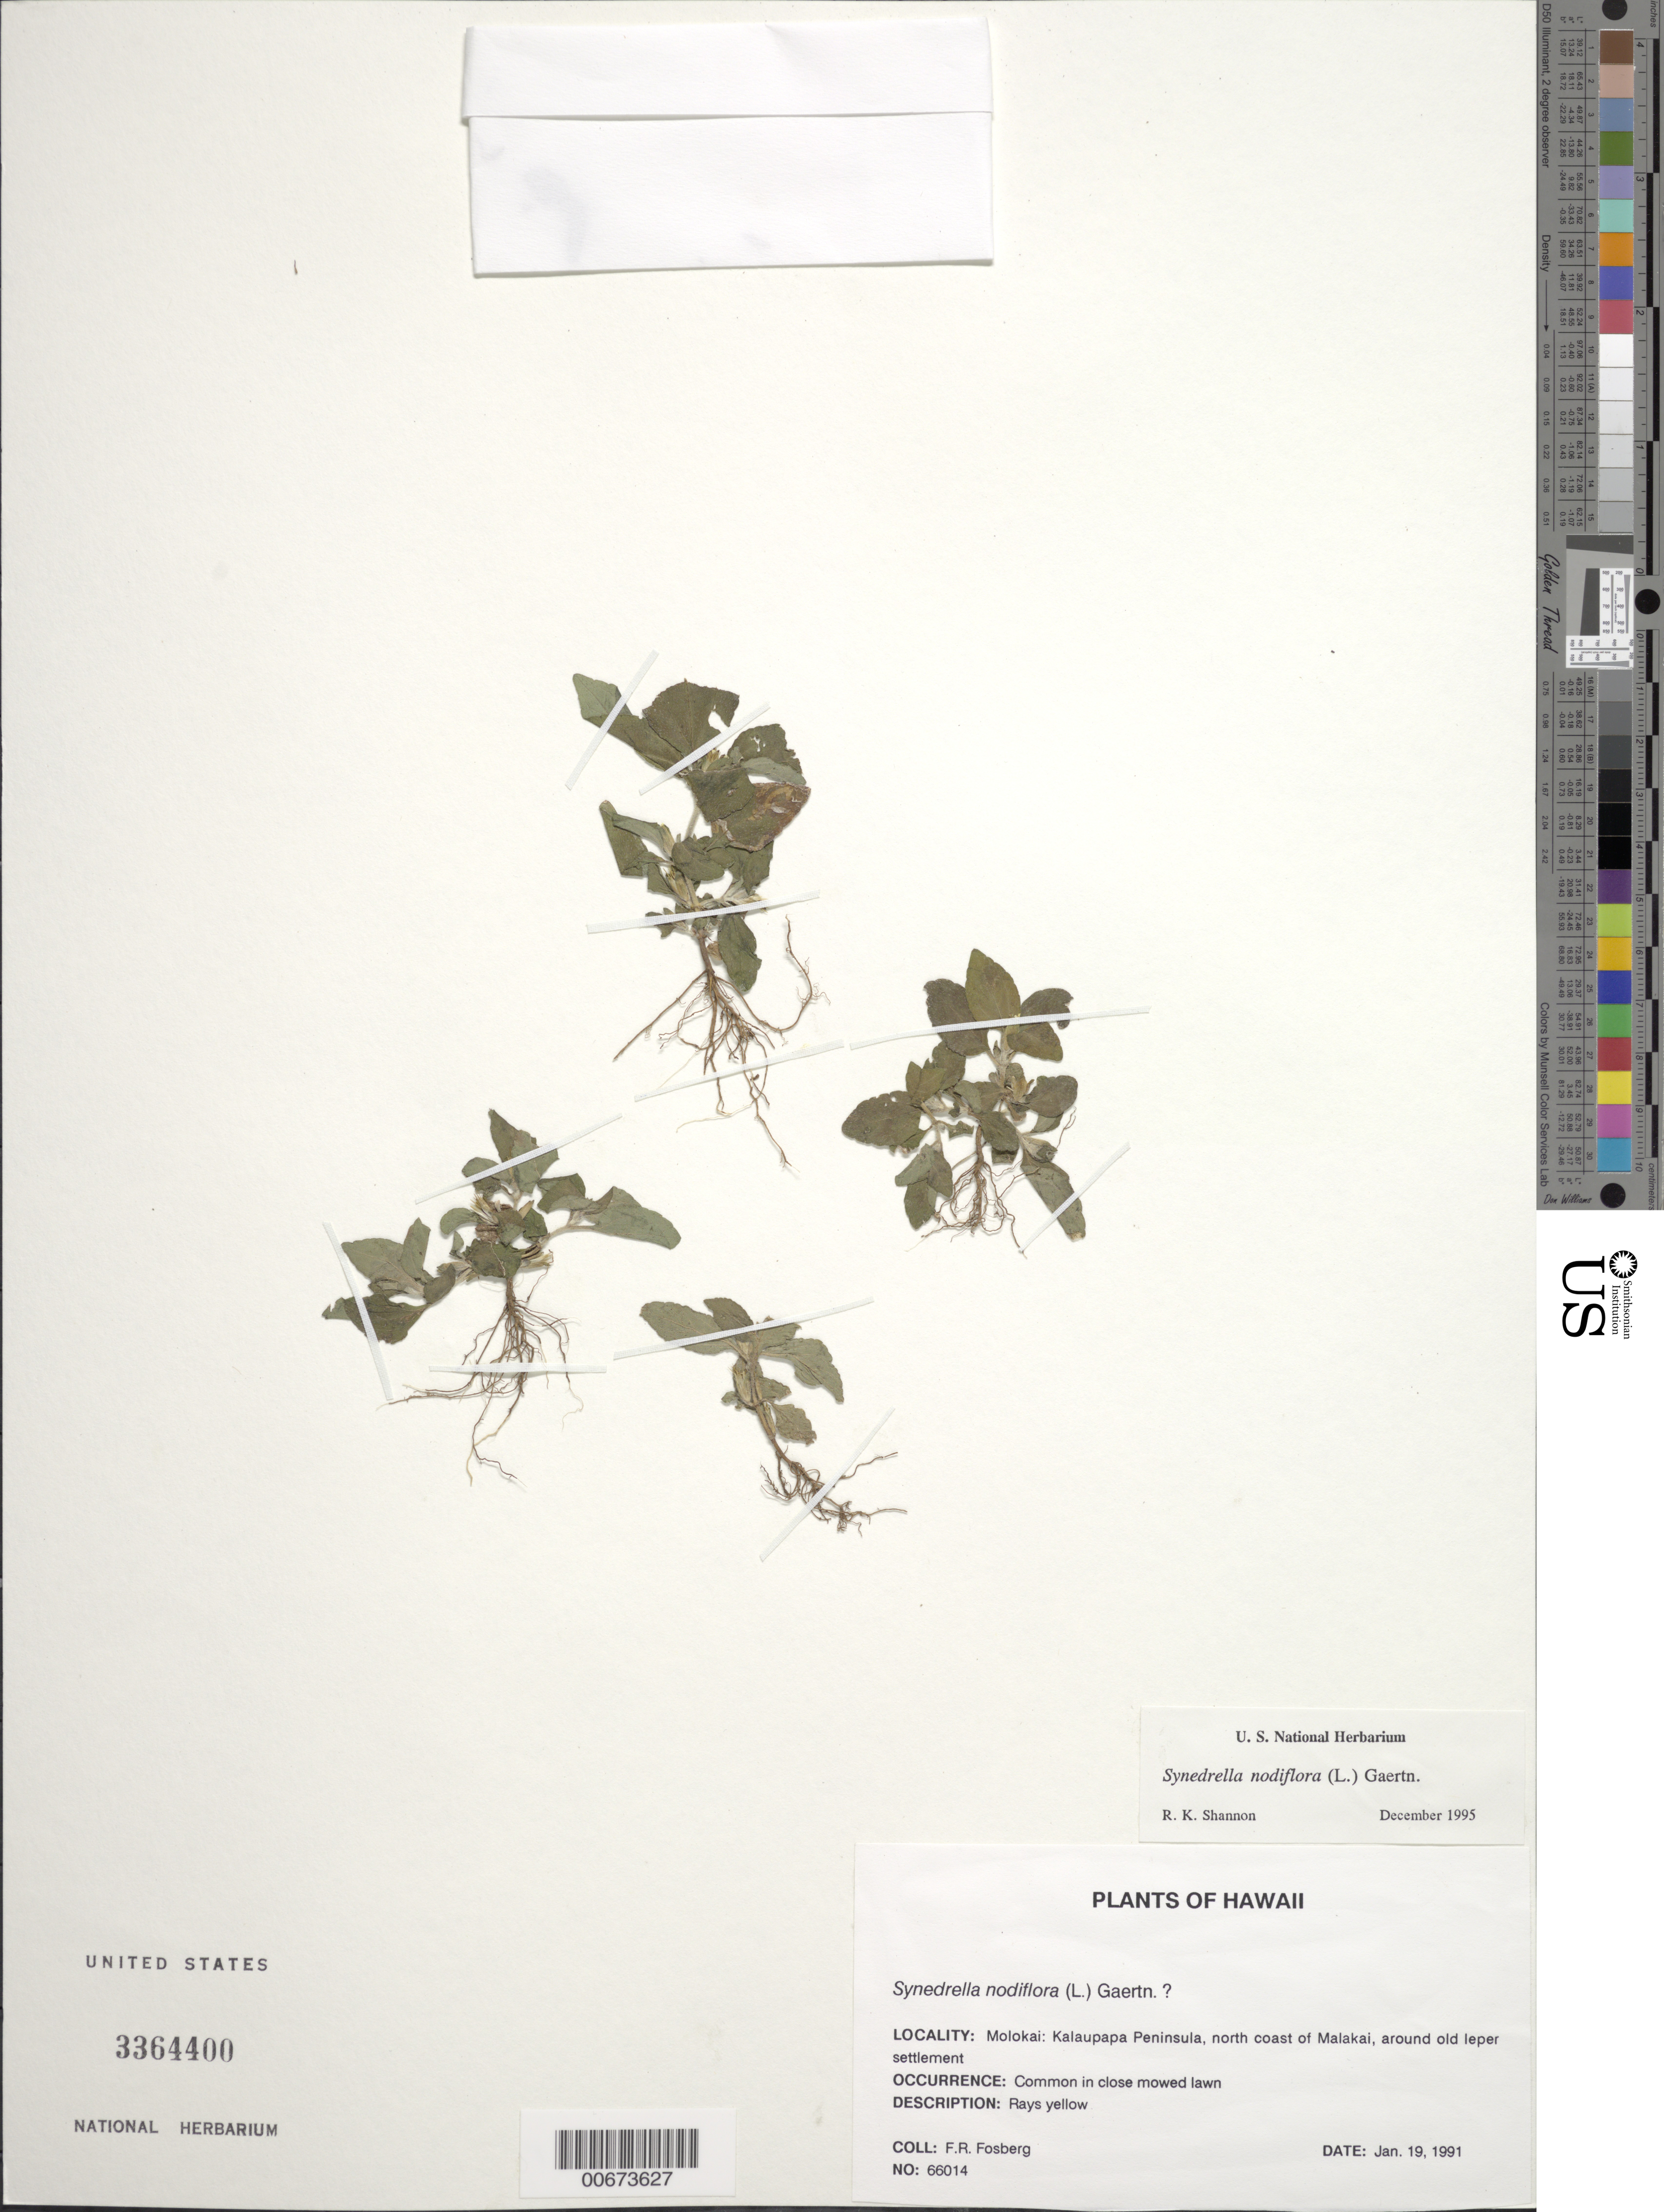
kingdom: Plantae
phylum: Tracheophyta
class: Magnoliopsida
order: Asterales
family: Asteraceae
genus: Synedrella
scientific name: Synedrella nodiflora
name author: (L.) Gaertn.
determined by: Shannon, R. K., (UNITED STATES)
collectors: F. R. Fosberg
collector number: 66014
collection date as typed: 19 Jan 1991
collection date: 1991-01-19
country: United States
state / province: Hawaii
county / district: Maui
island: Moloka'i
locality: Kalaupapa peninsula, north coast of Malakai, around old leper settlement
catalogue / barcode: US 3364400